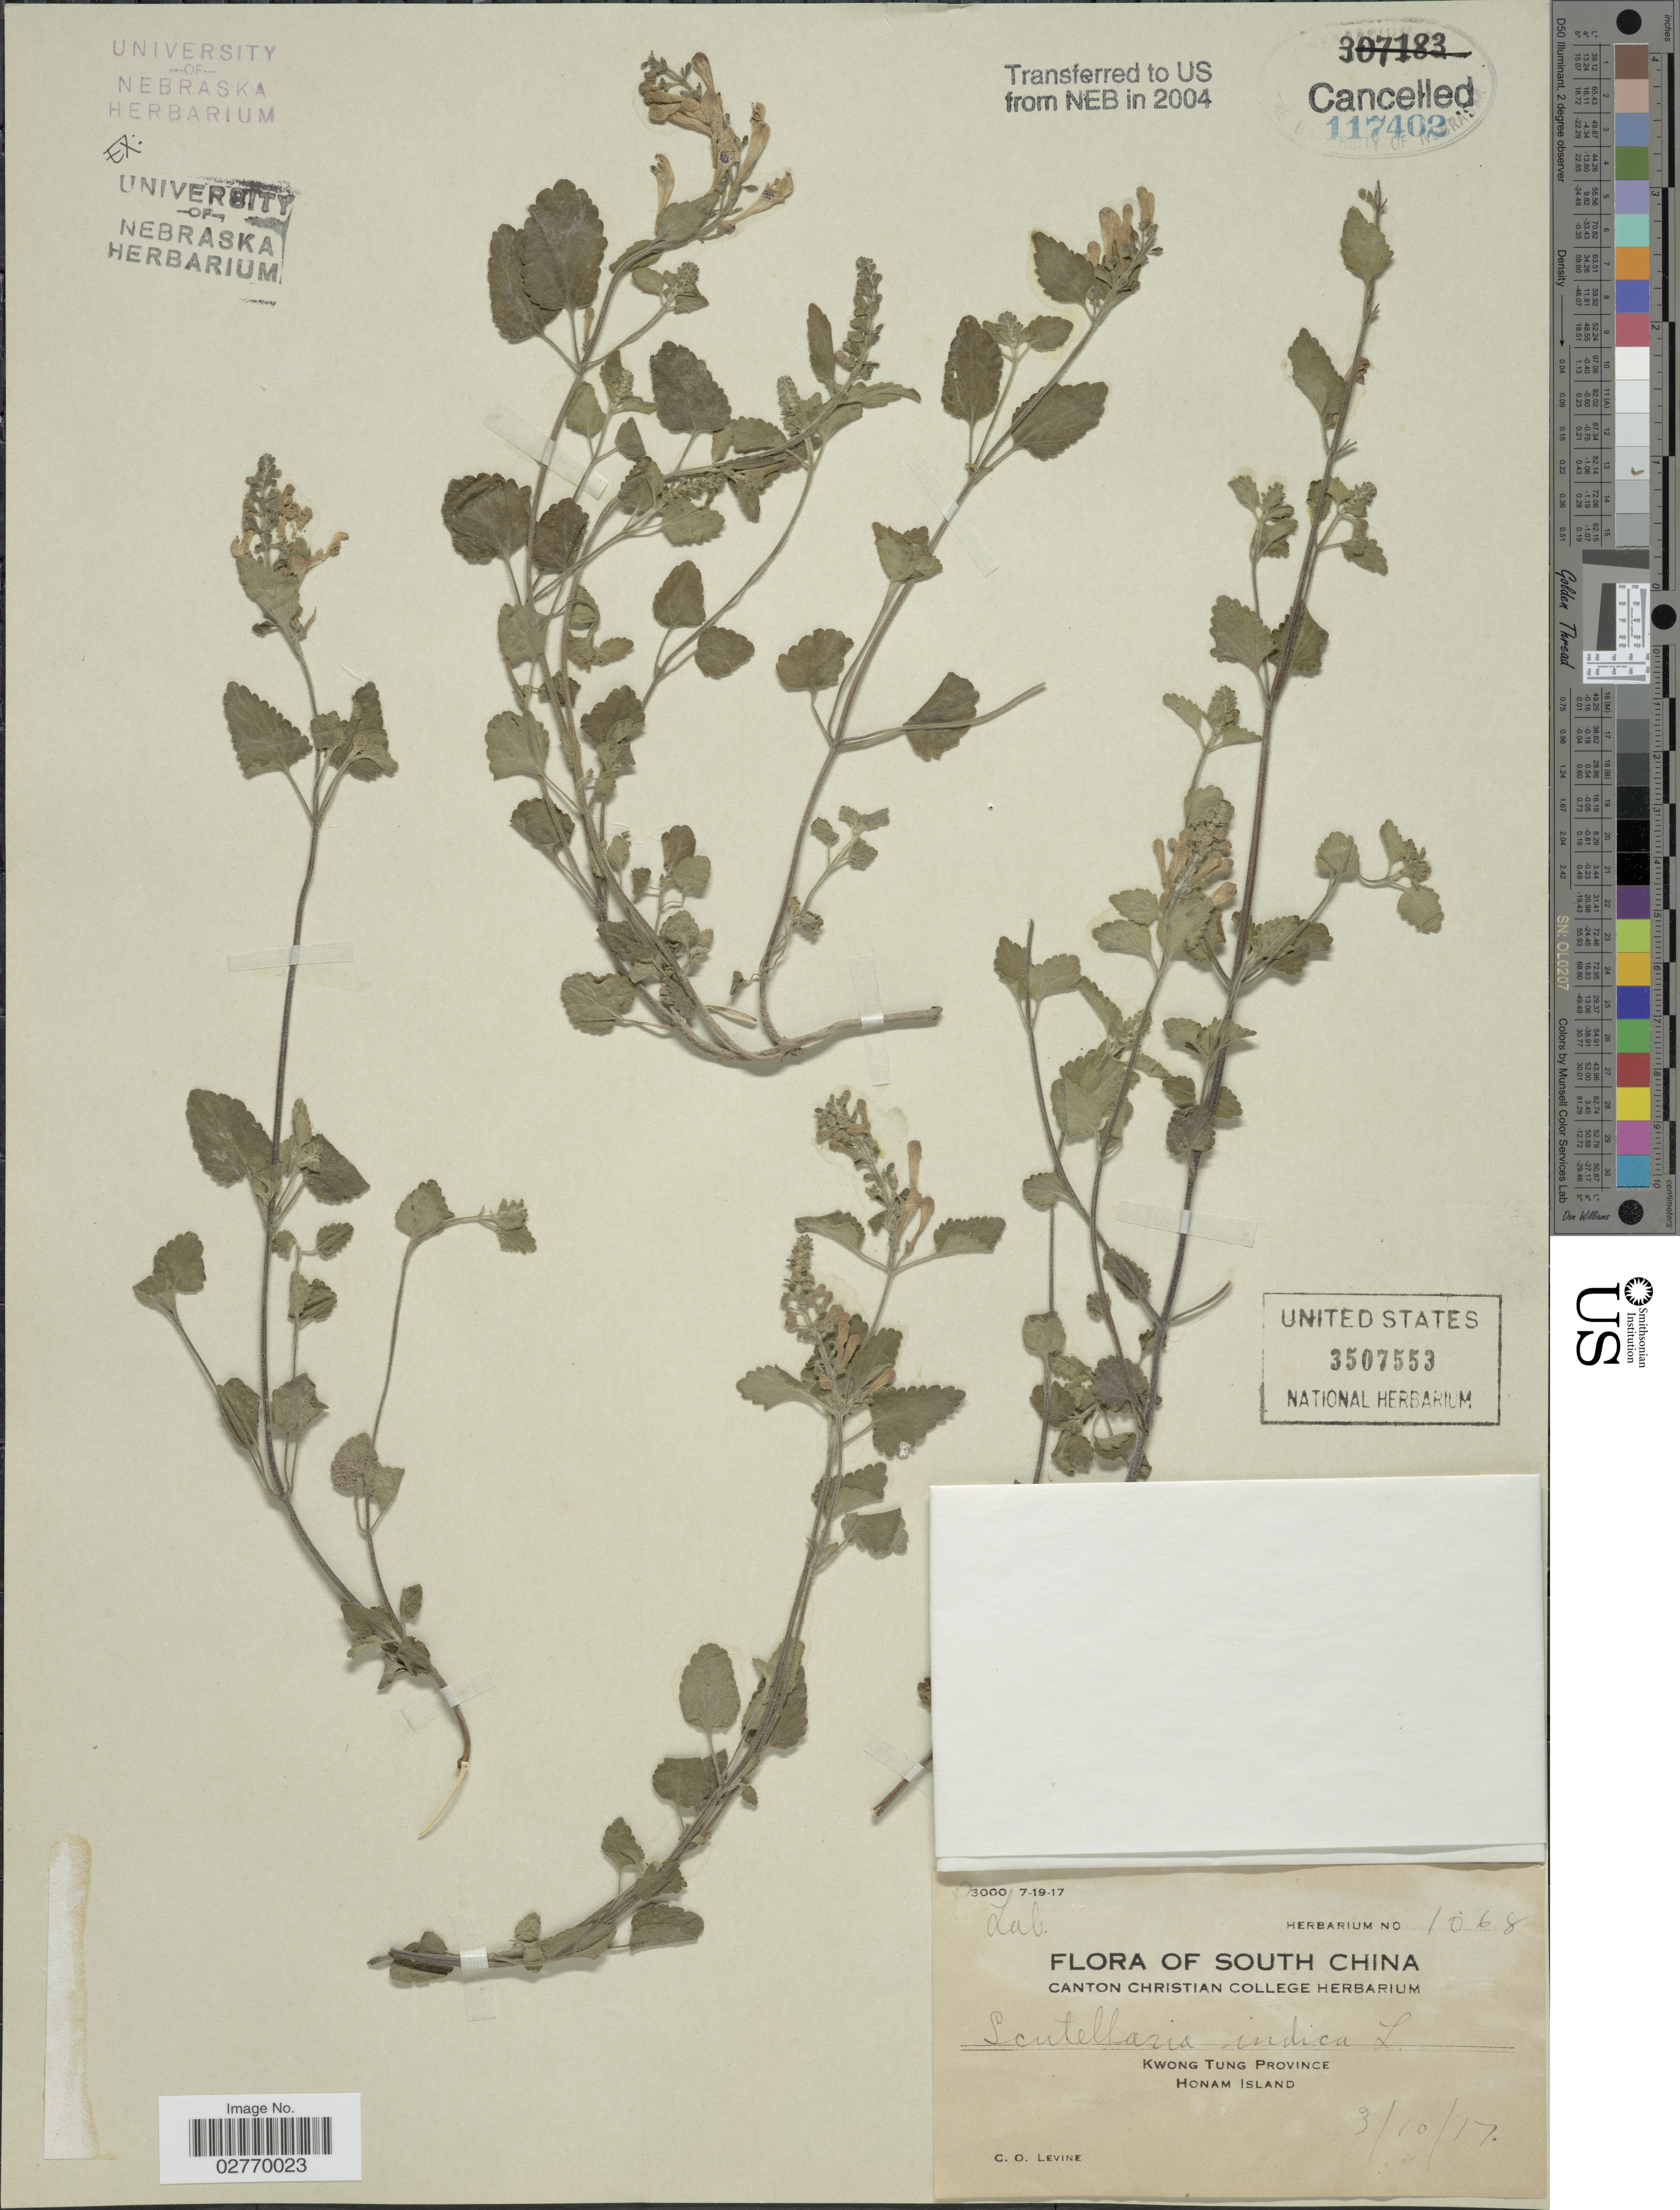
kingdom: Plantae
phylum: Tracheophyta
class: Magnoliopsida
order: Lamiales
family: Lamiaceae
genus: Scutellaria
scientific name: Scutellaria indica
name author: L.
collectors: C. O. Levine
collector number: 1068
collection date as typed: Transcribed d/m/y: 3/10/17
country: China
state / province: Guangdong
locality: South China. Kwong Tung Province. Honam Island.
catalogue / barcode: US 3507553